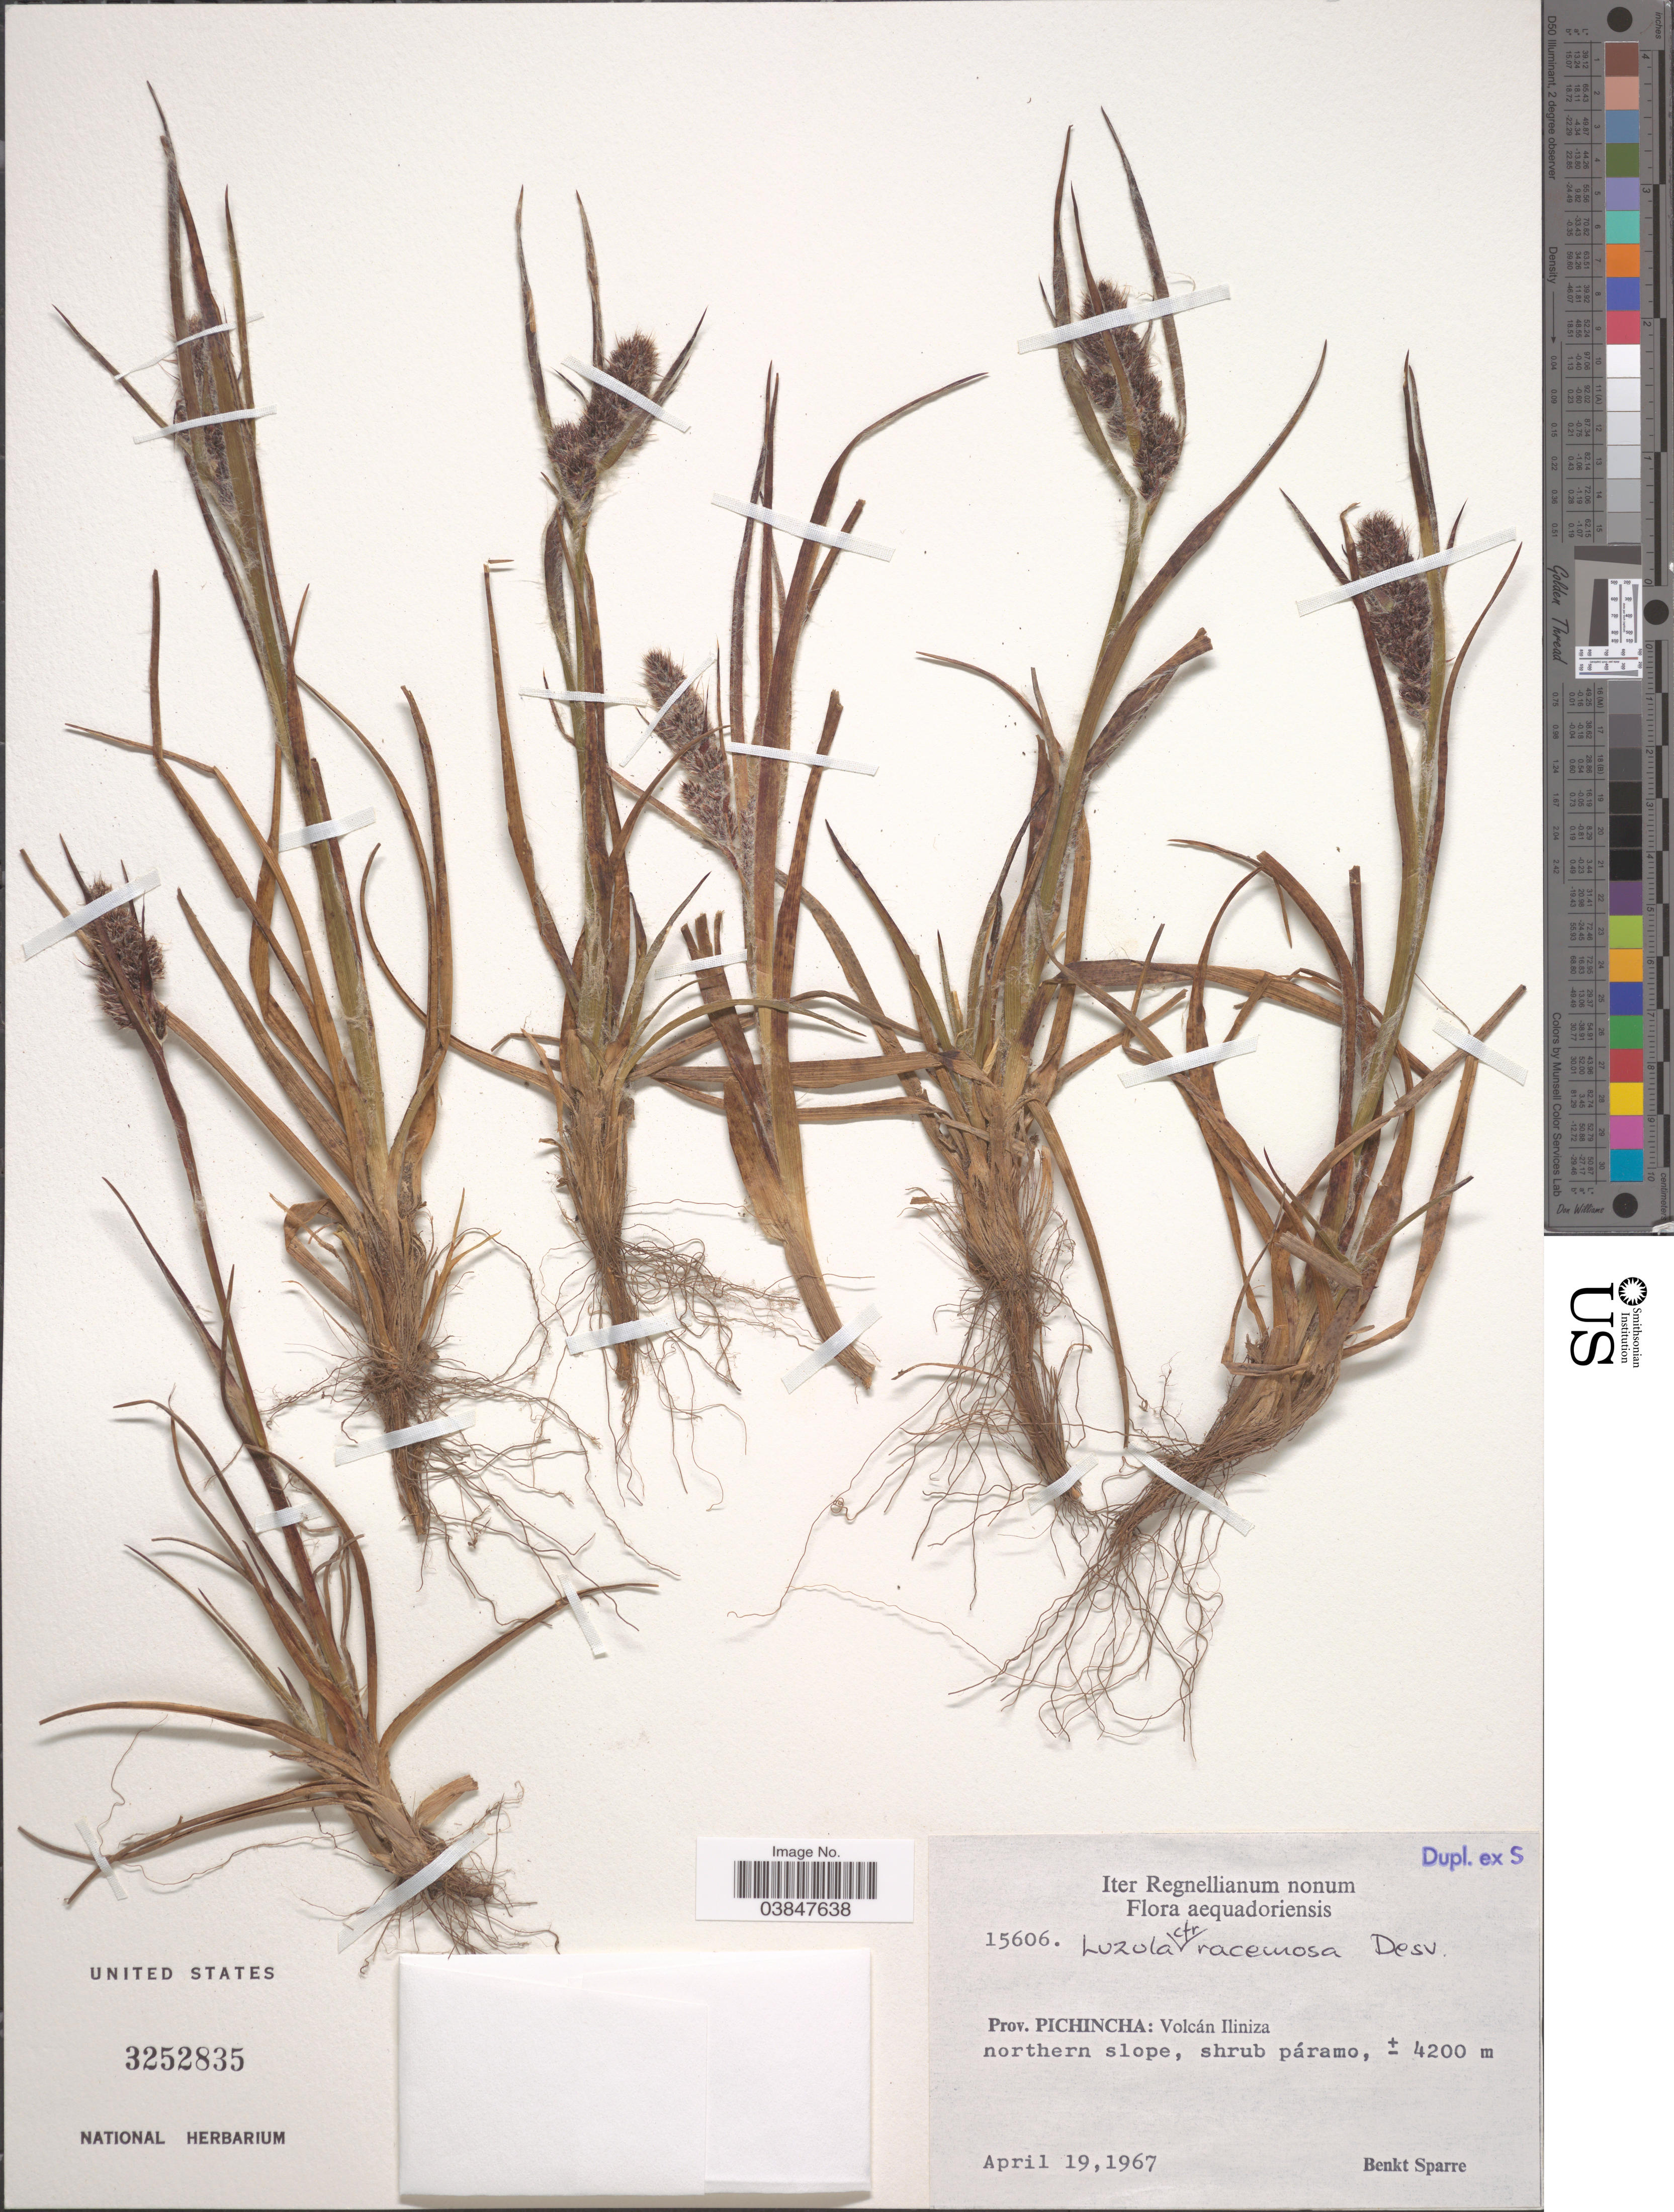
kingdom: Plantae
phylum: Tracheophyta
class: Liliopsida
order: Poales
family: Juncaceae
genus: Luzula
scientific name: Luzula racemosa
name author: Desv.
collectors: B. Sparre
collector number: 15606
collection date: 1967-04-19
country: Ecuador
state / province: Pichincha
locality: Volcán Iliniza.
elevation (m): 4200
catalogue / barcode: US 3252835